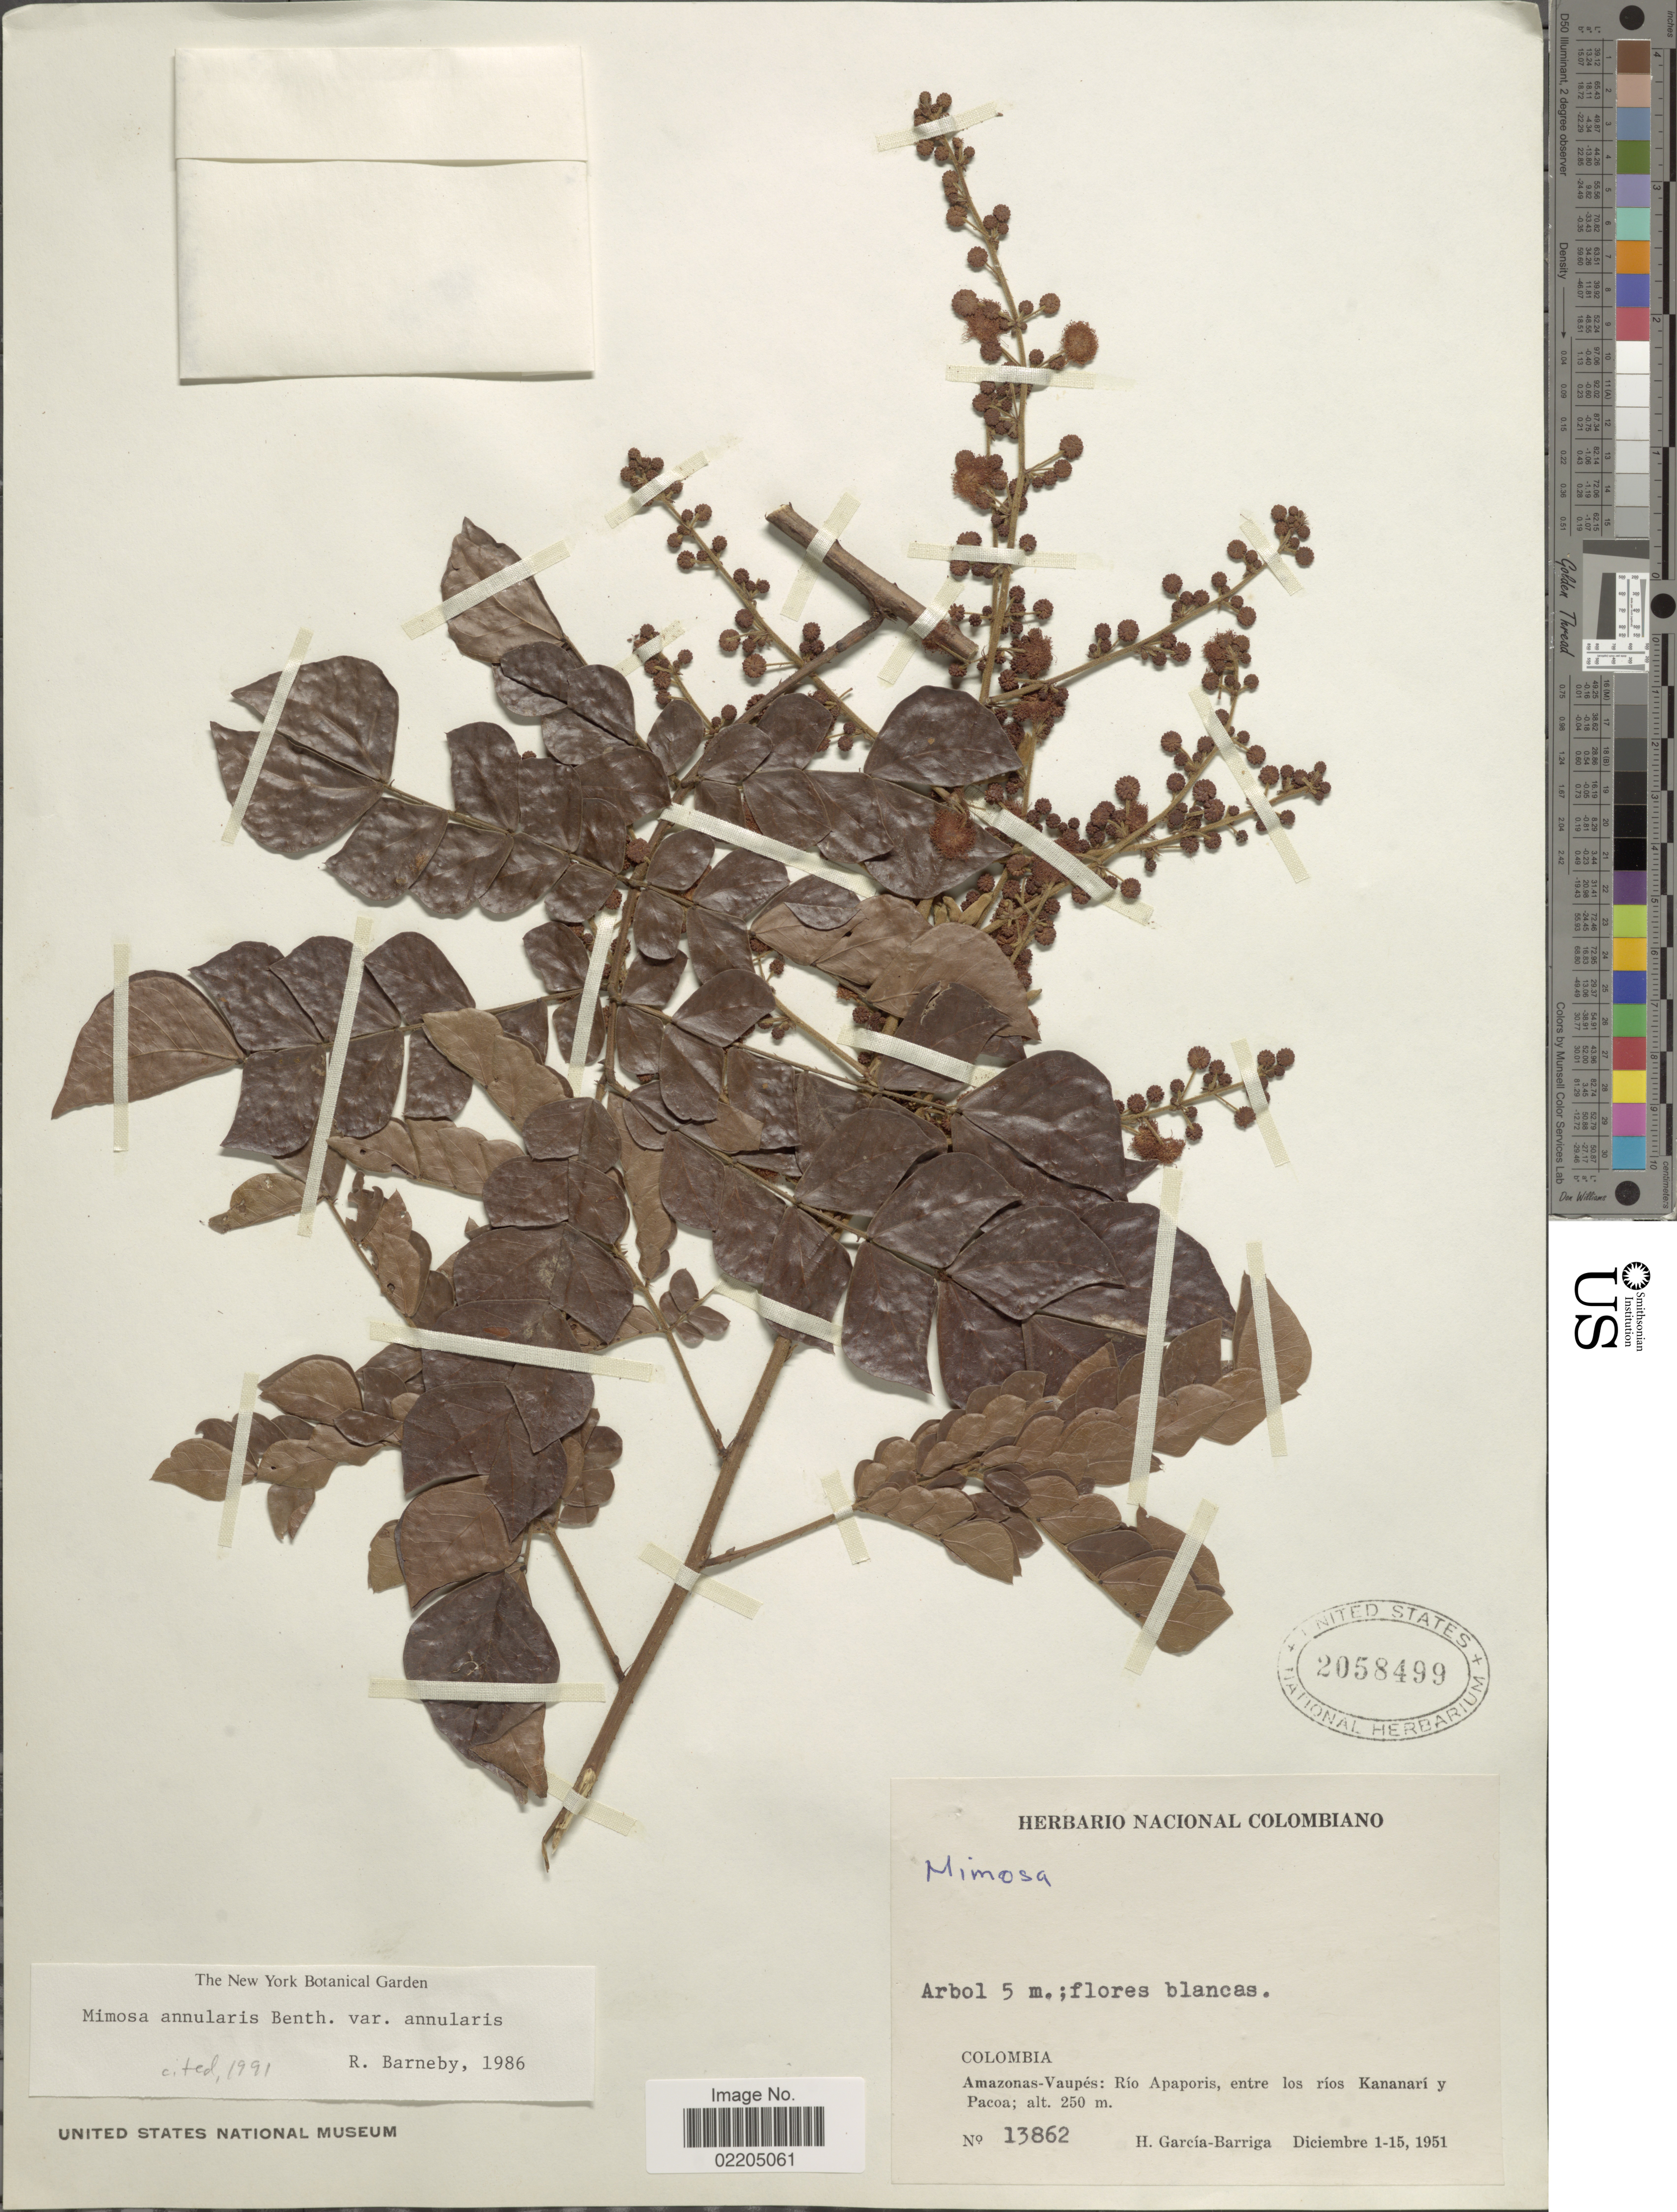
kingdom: Plantae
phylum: Tracheophyta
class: Magnoliopsida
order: Fabales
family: Fabaceae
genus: Mimosa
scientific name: Mimosa annularis var. annularis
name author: Benth.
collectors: H. García Barriga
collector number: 13862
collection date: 1951-12-01/1951-12-15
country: Colombia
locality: Amazonas-Vaupes: Rio Apaporis, entre los rios Kananari y Pacoa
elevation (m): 250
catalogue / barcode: US 2058499